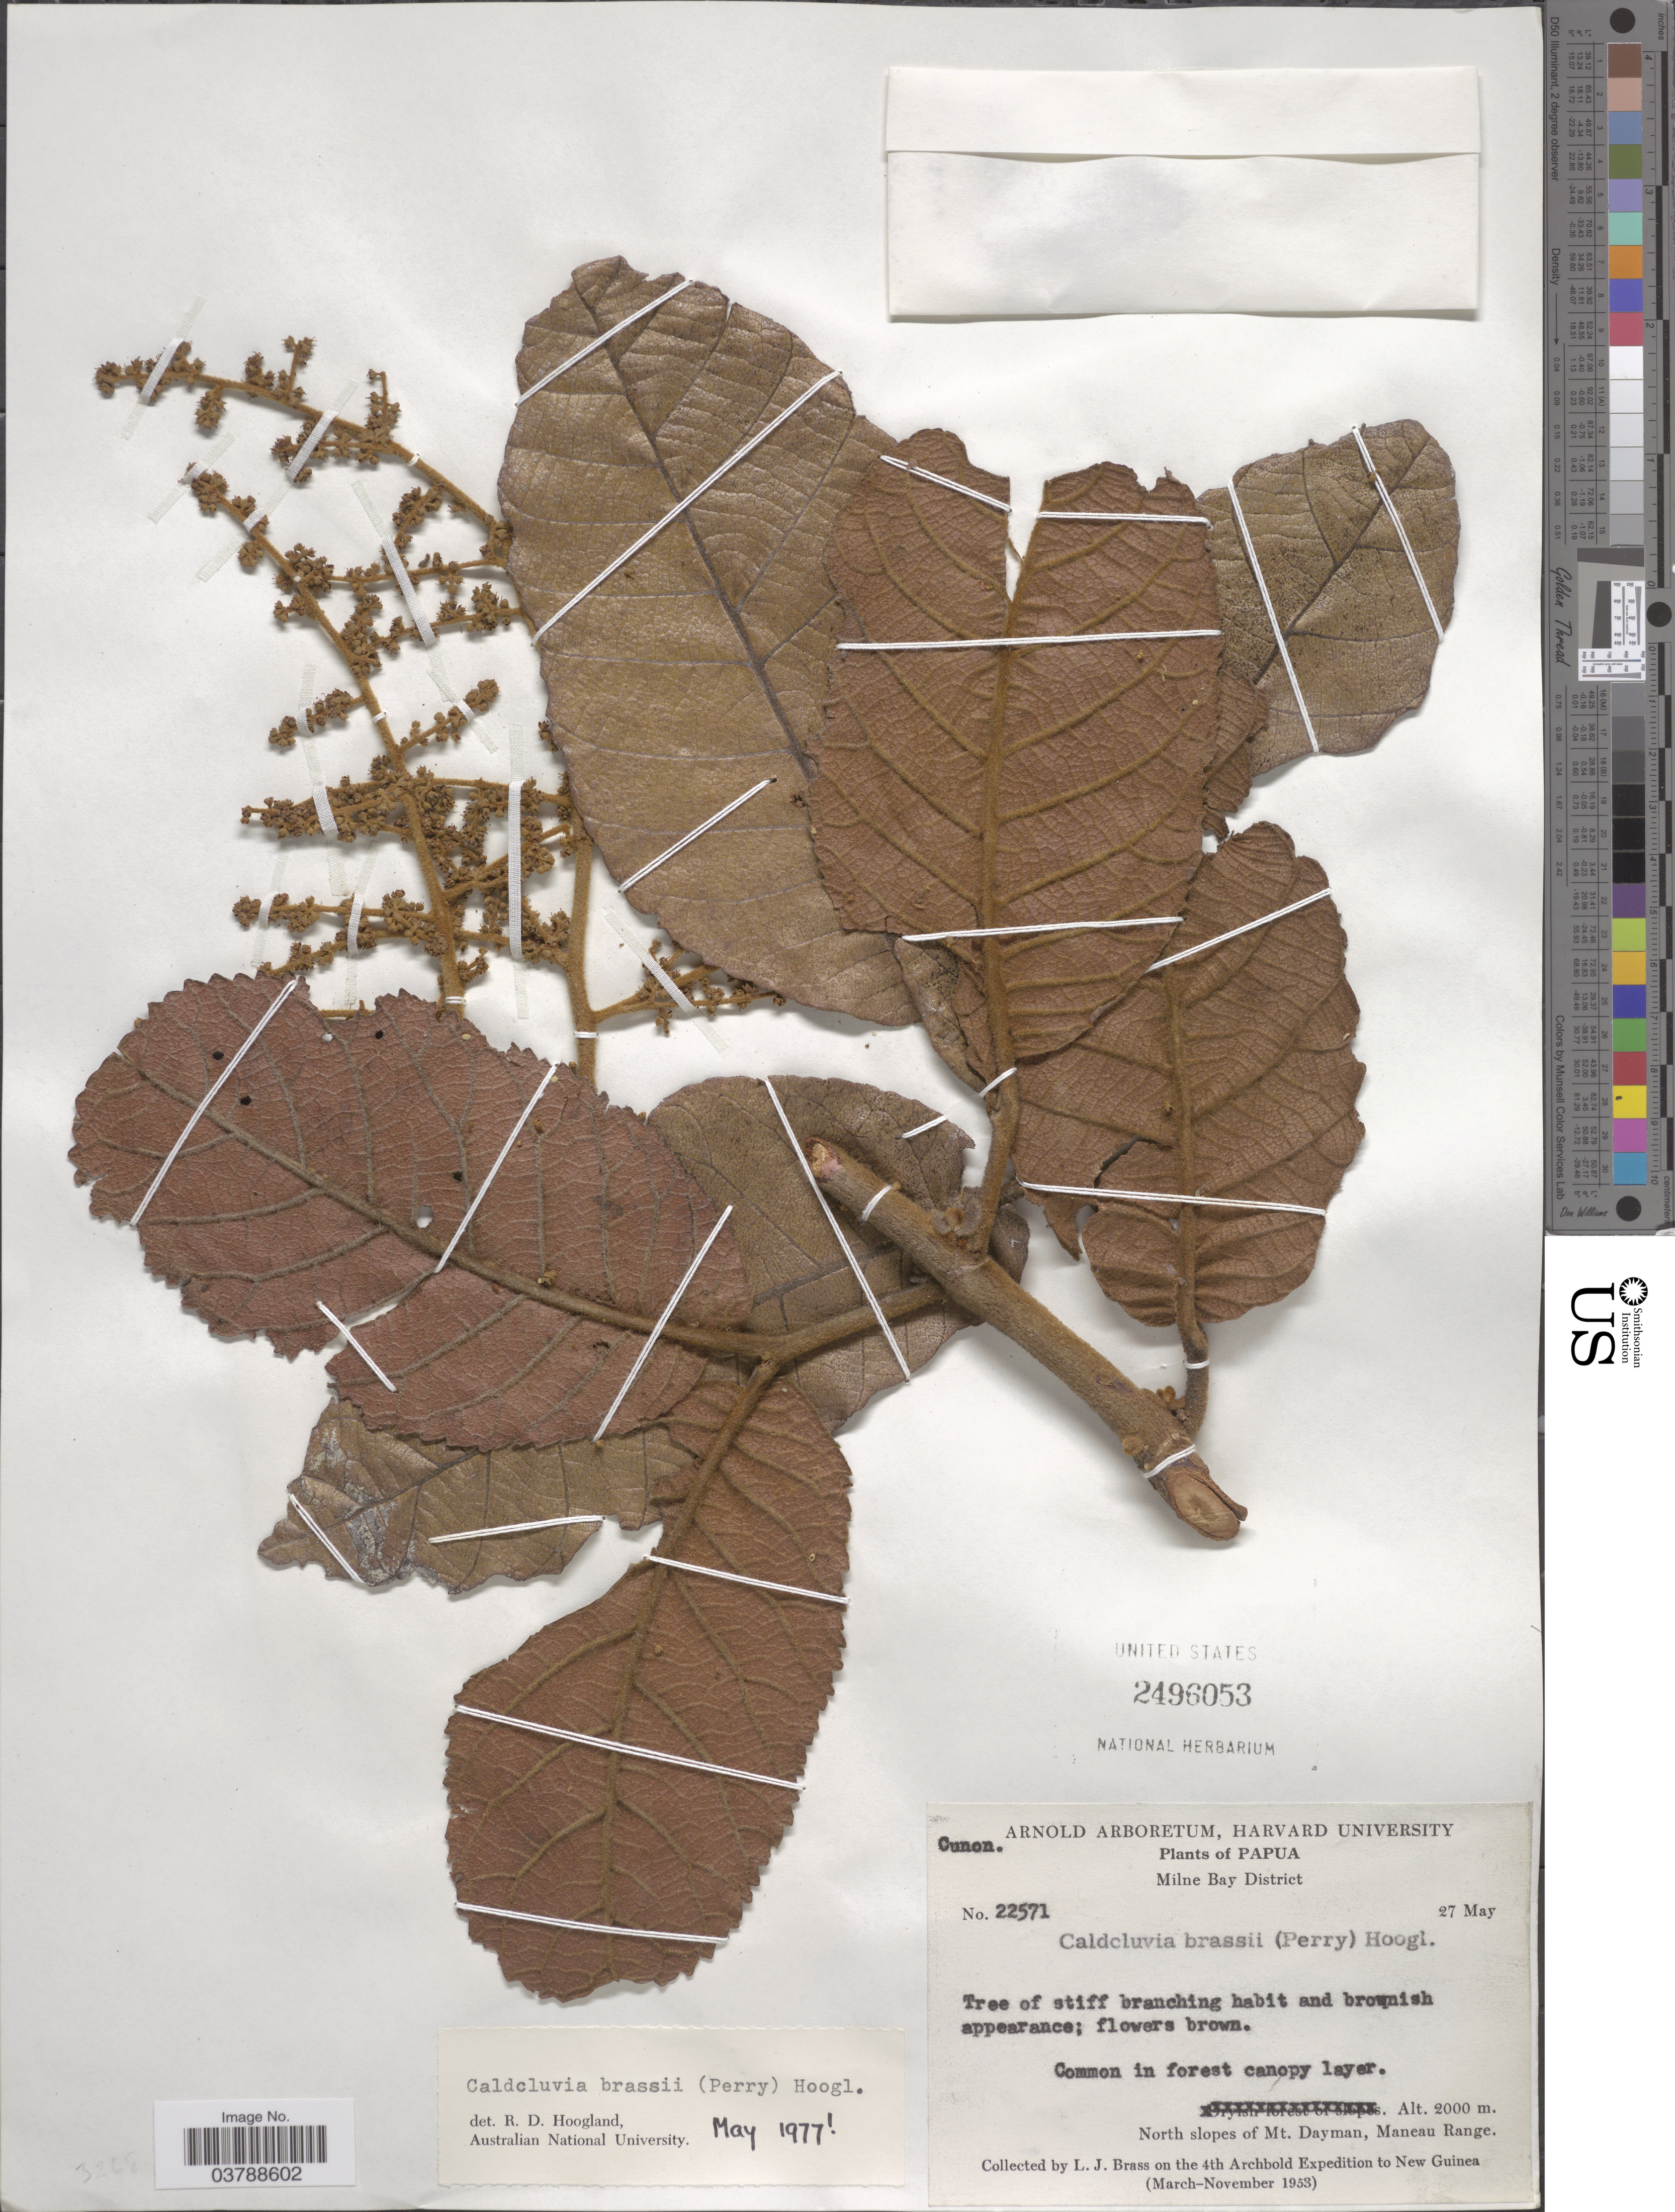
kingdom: Plantae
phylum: Tracheophyta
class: Magnoliopsida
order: Oxalidales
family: Cunoniaceae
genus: Caldcluvia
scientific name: Caldcluvia brassii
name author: (L.M. Perry) Hoogland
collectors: L. J. Brass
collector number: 22571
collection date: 1953-05-27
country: Papua New Guinea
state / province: Milne Bay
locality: Papua. Milne Bay District. North slopes of Mt. Dayman, Maneau Range. New Guinea.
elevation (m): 2000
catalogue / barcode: US 2496053